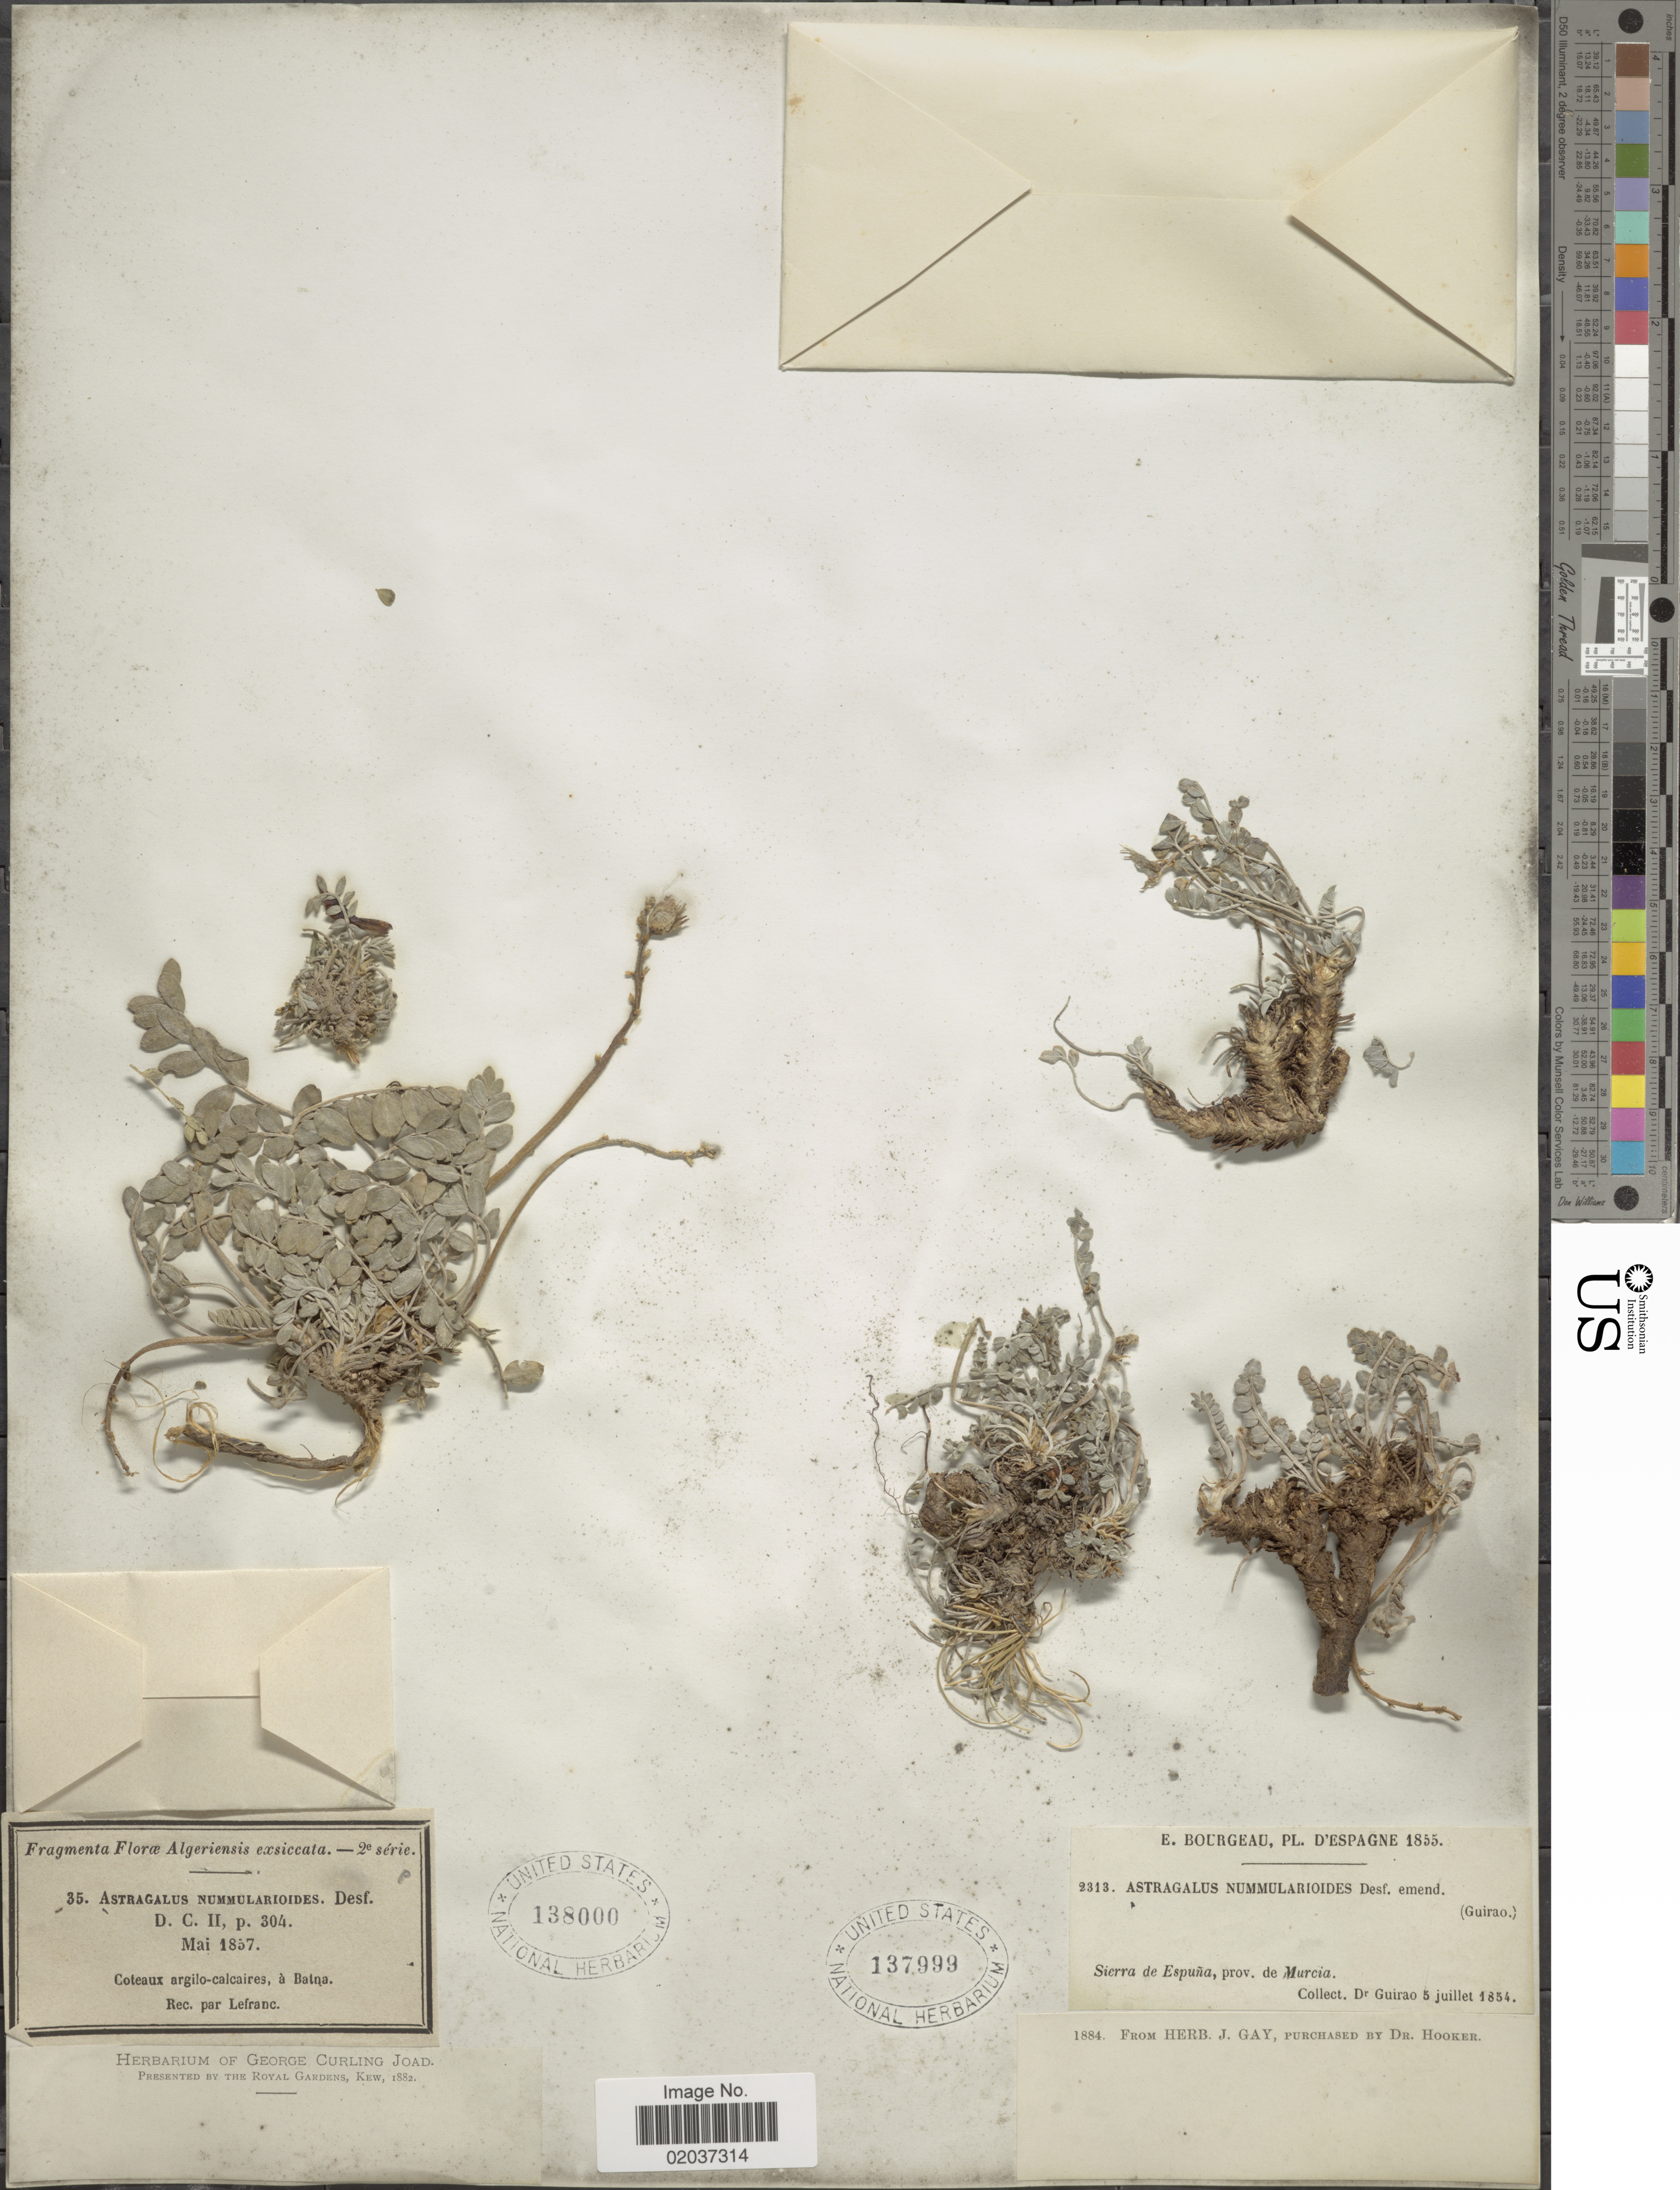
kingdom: Plantae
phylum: Tracheophyta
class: Magnoliopsida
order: Fabales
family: Fabaceae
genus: Astragalus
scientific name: Astragalus nummularioides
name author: Desf.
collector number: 35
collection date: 1857-05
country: Algeria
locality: Coteaux argilo-calcaires, a Batna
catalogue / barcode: US 138000-2